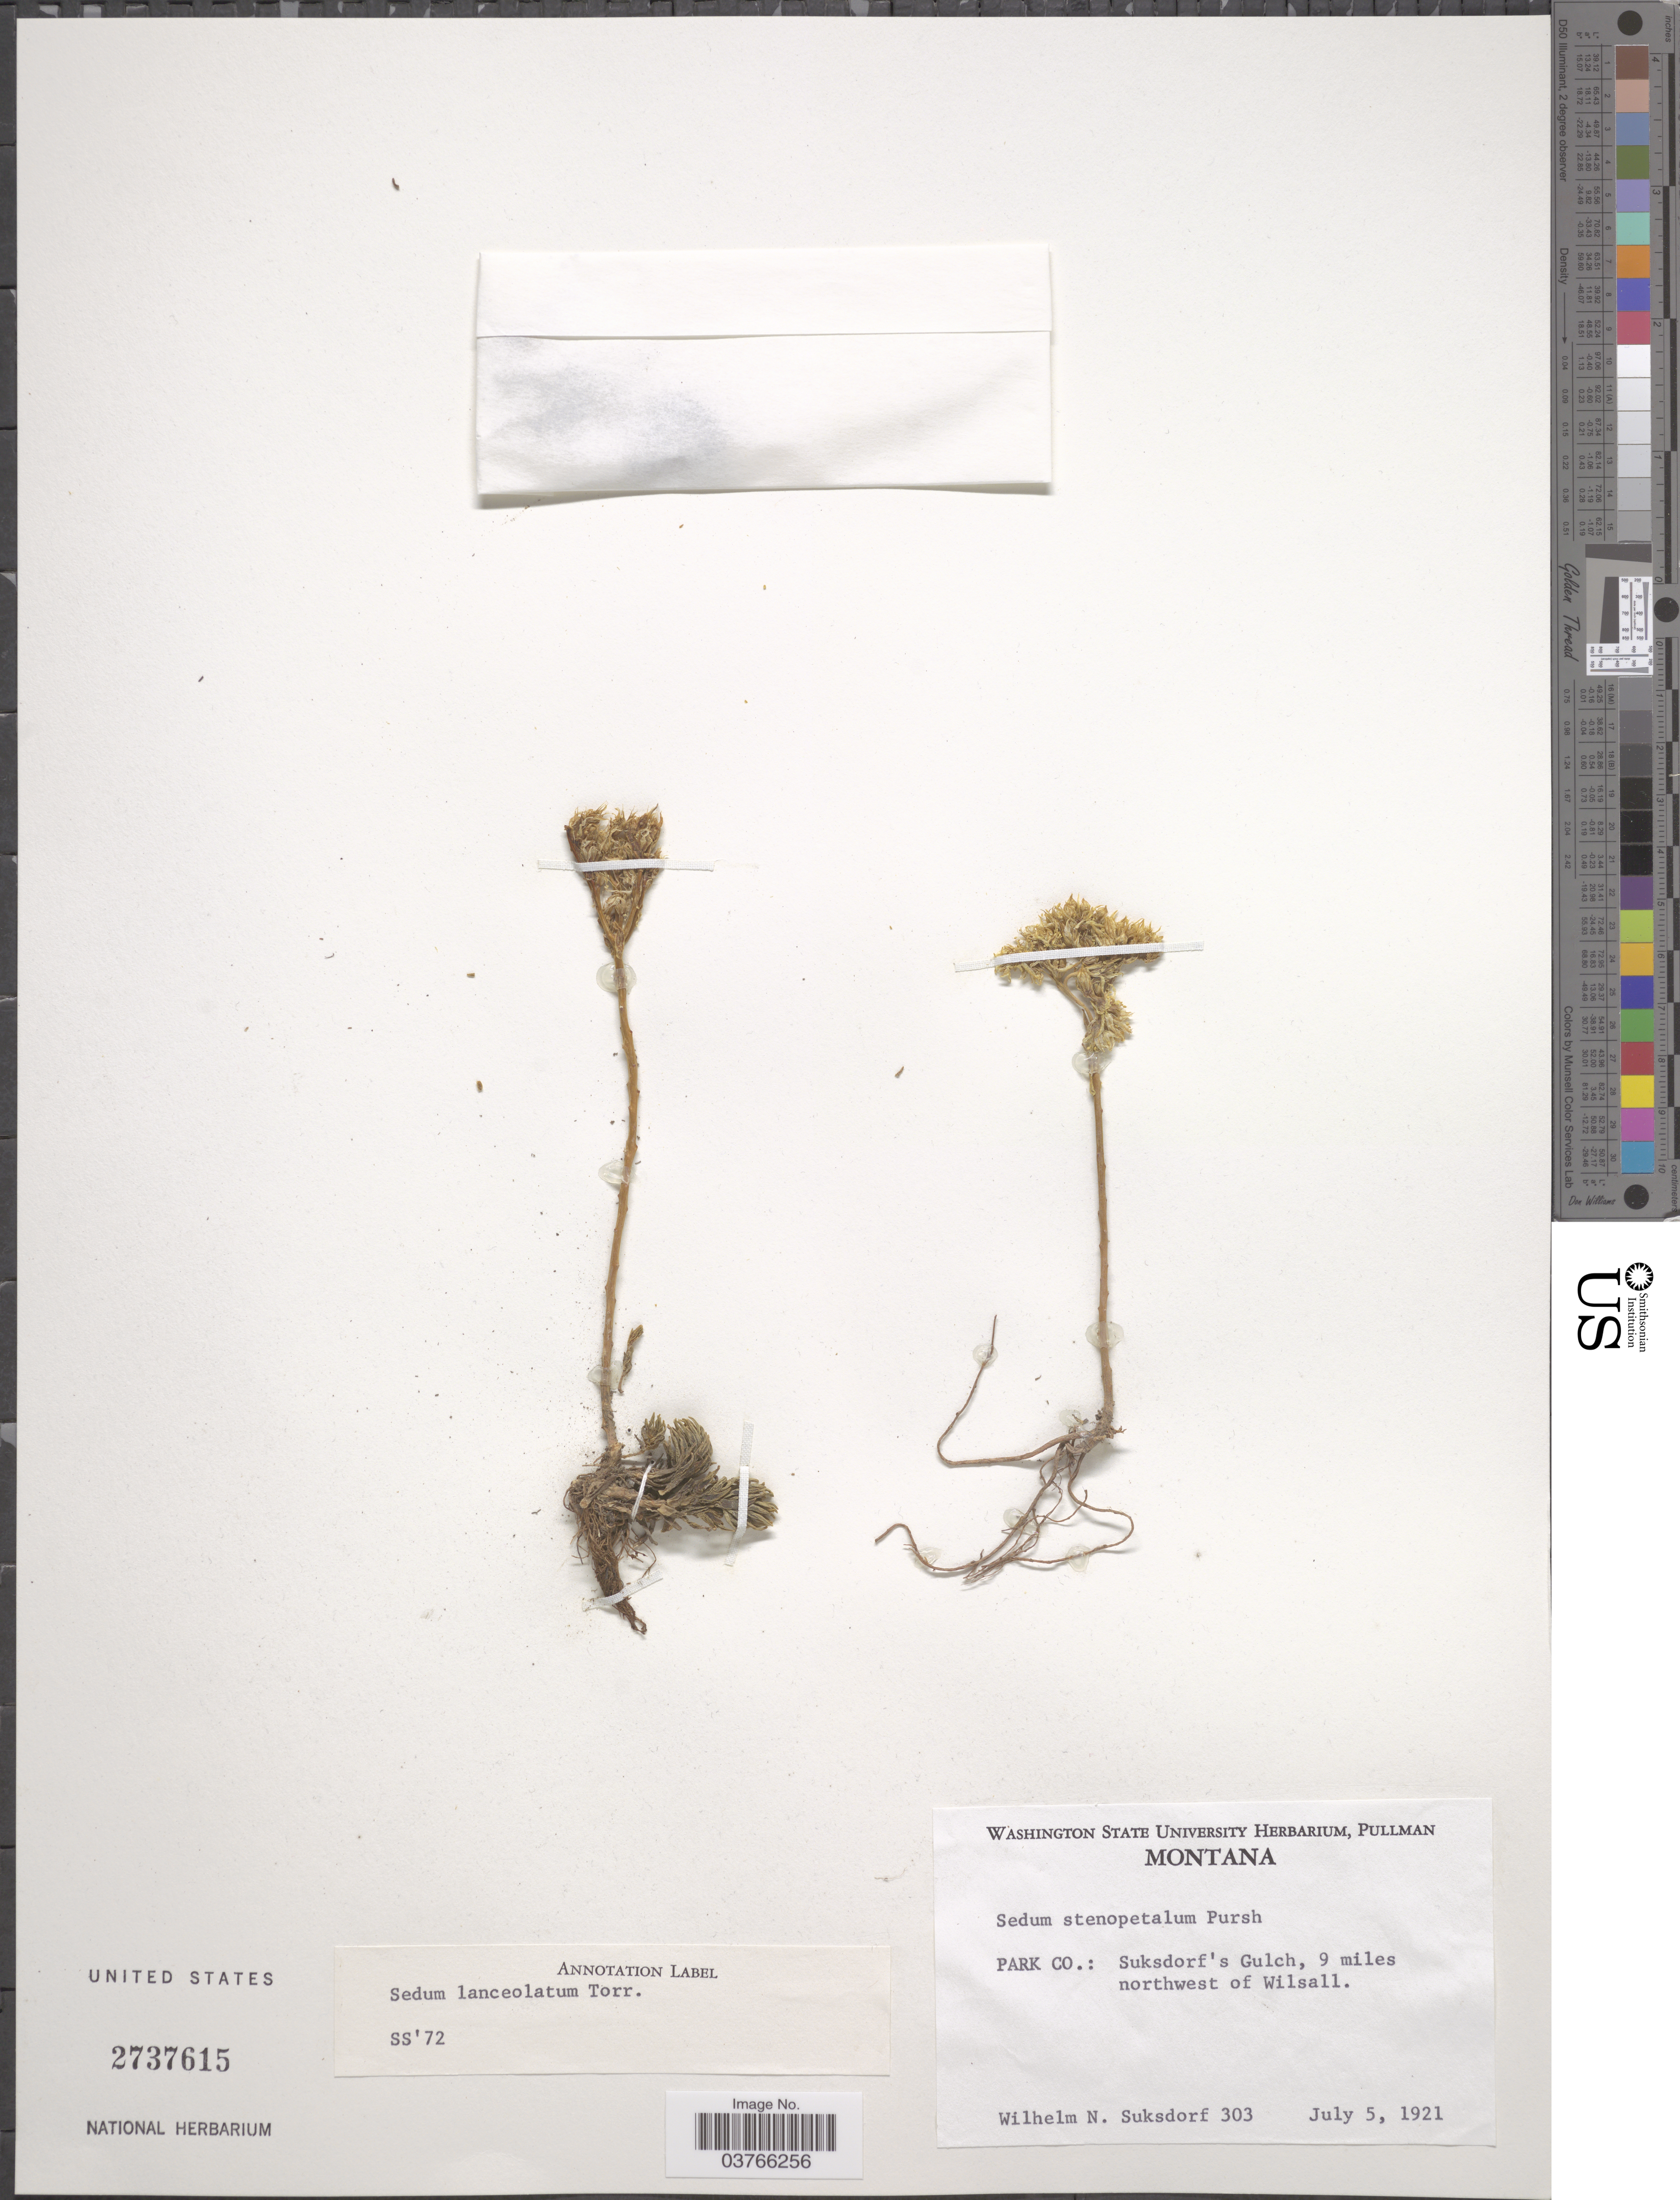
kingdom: Plantae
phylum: Tracheophyta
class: Magnoliopsida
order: Saxifragales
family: Crassulaceae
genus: Sedum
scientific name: Sedum lanceolatum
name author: Torr.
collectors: W. N. Suksdorf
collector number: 303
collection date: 1921-07-05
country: United States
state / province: Montana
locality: Park Co.: Suksdorf's Gulch, 9 miles northwest of Wilsall.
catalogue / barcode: US 2737615